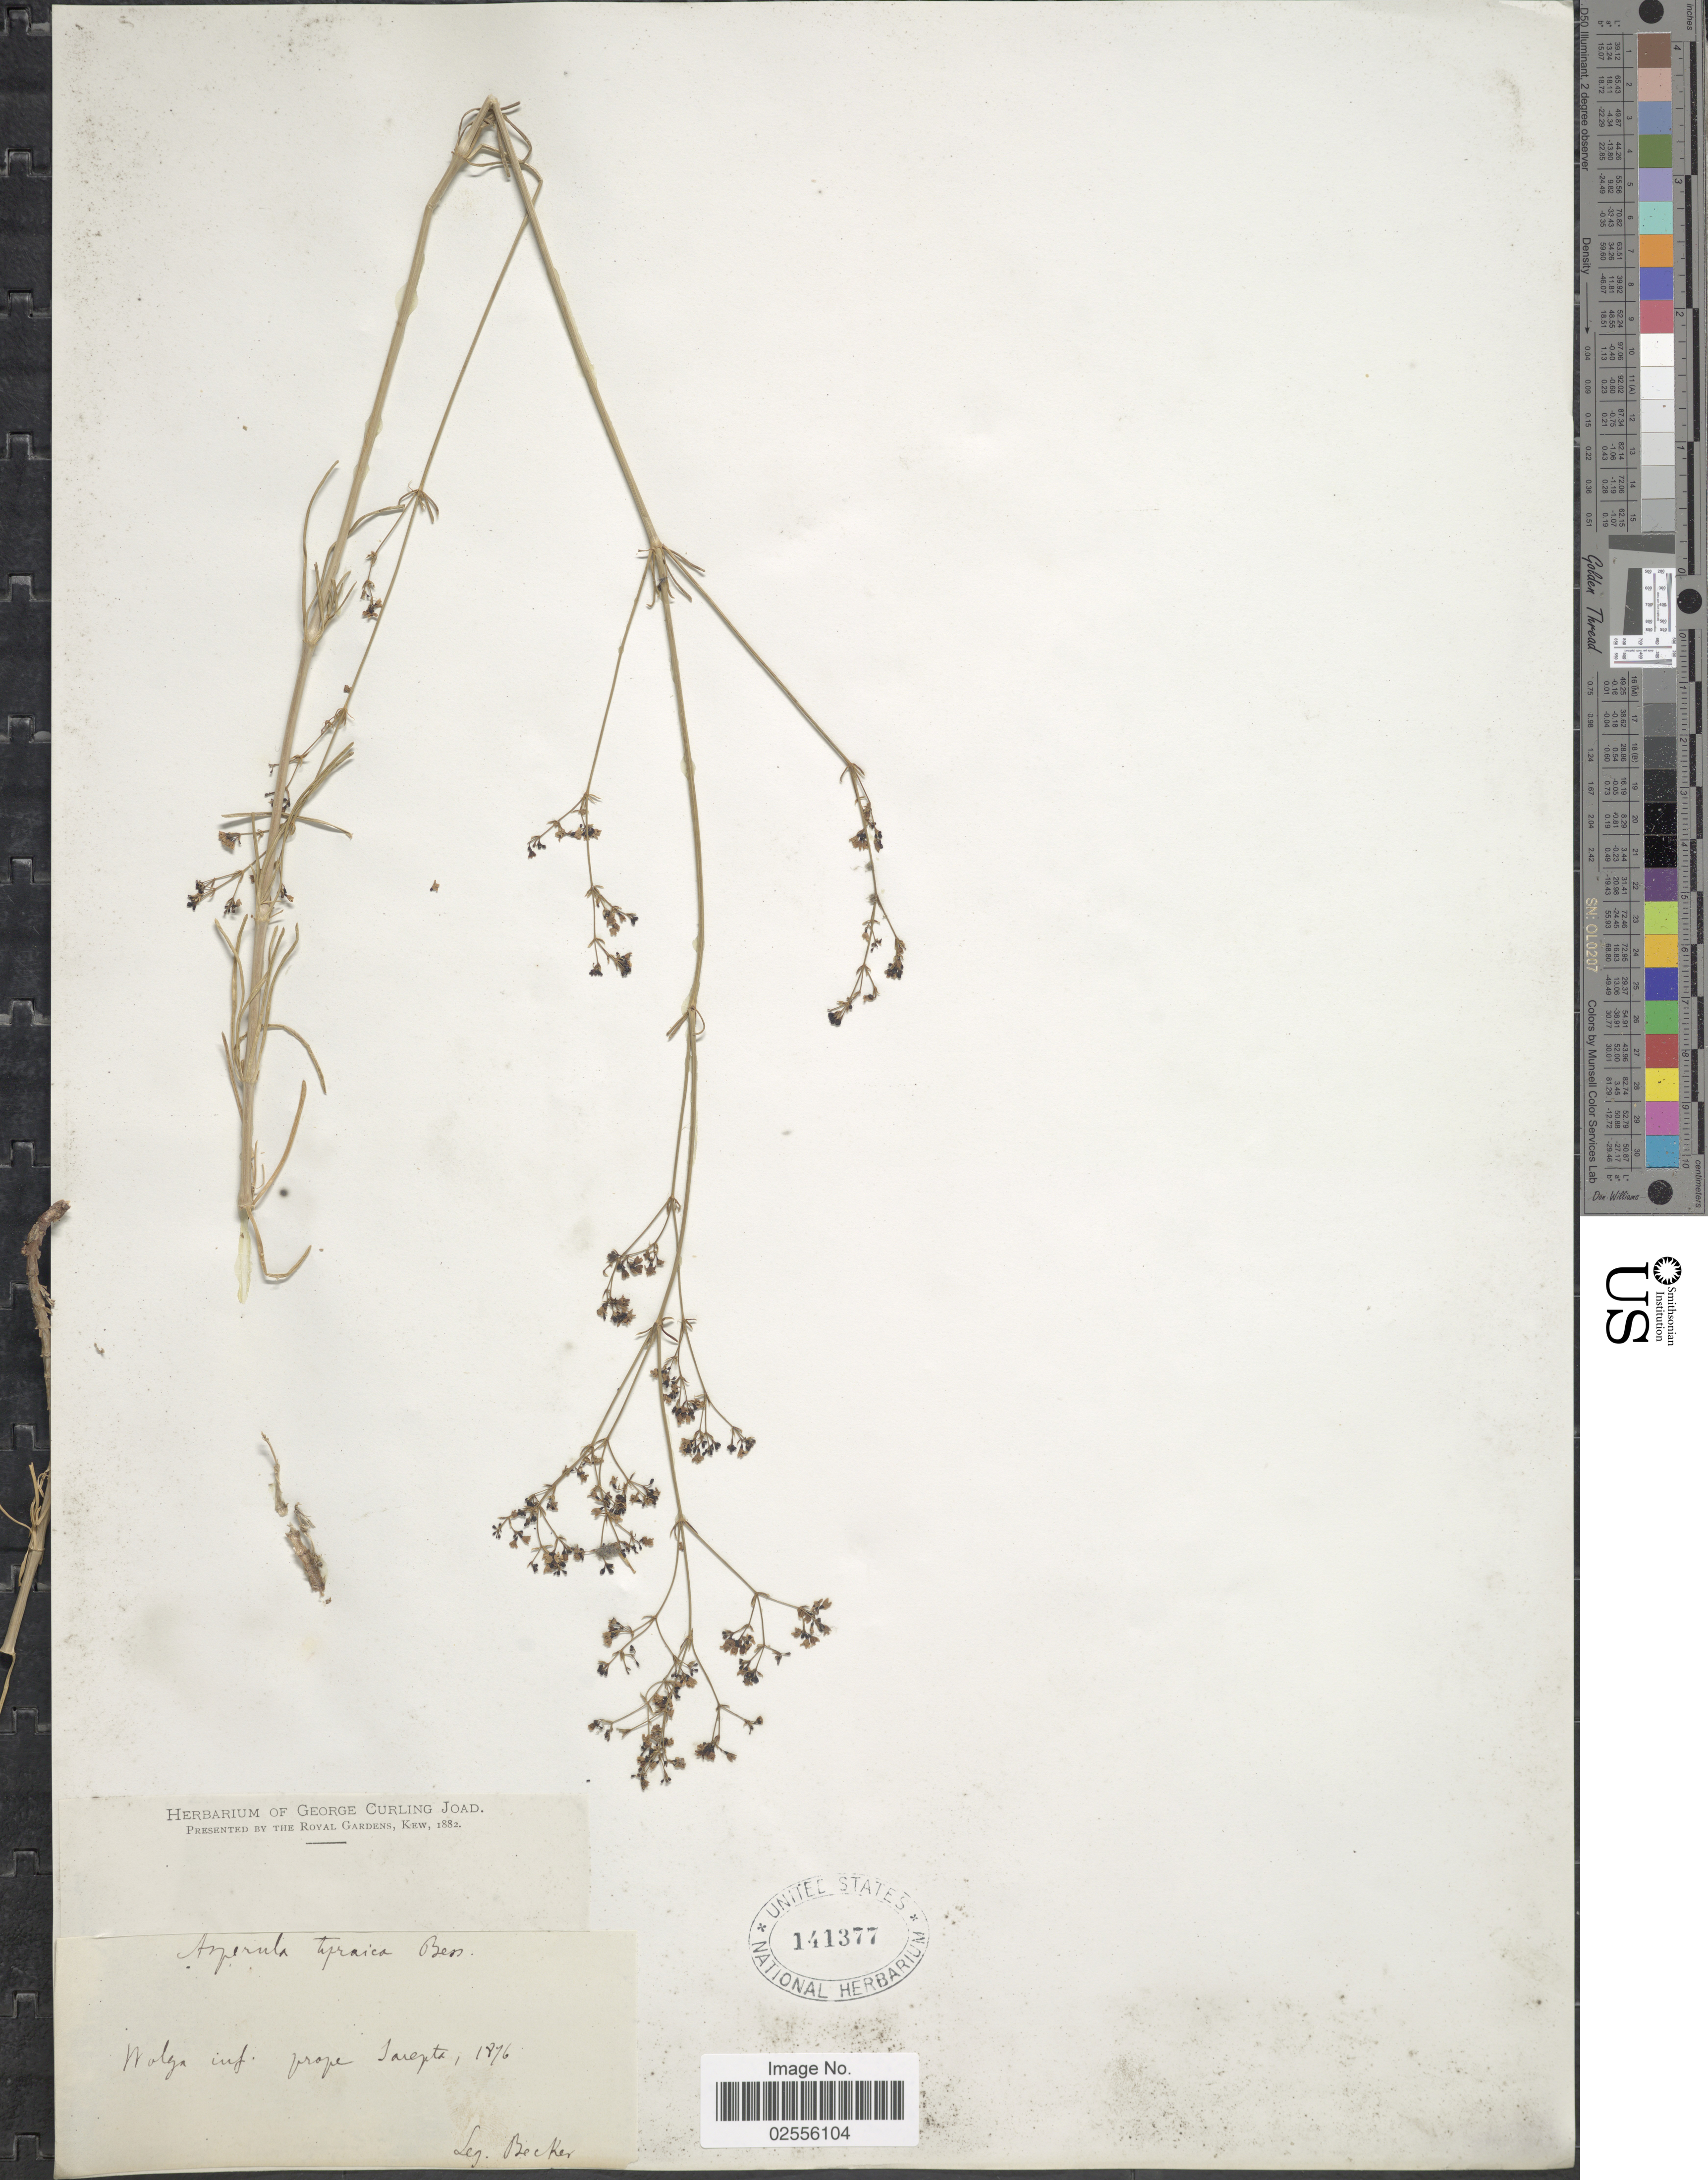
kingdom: Plantae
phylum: Tracheophyta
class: Magnoliopsida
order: Gentianales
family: Rubiaceae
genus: Asperula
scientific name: Asperula tyraica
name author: Besser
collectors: Becker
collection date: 1876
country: Russian Federation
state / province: Volgograd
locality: Wolga inf. prope Sarepta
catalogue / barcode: US 141377